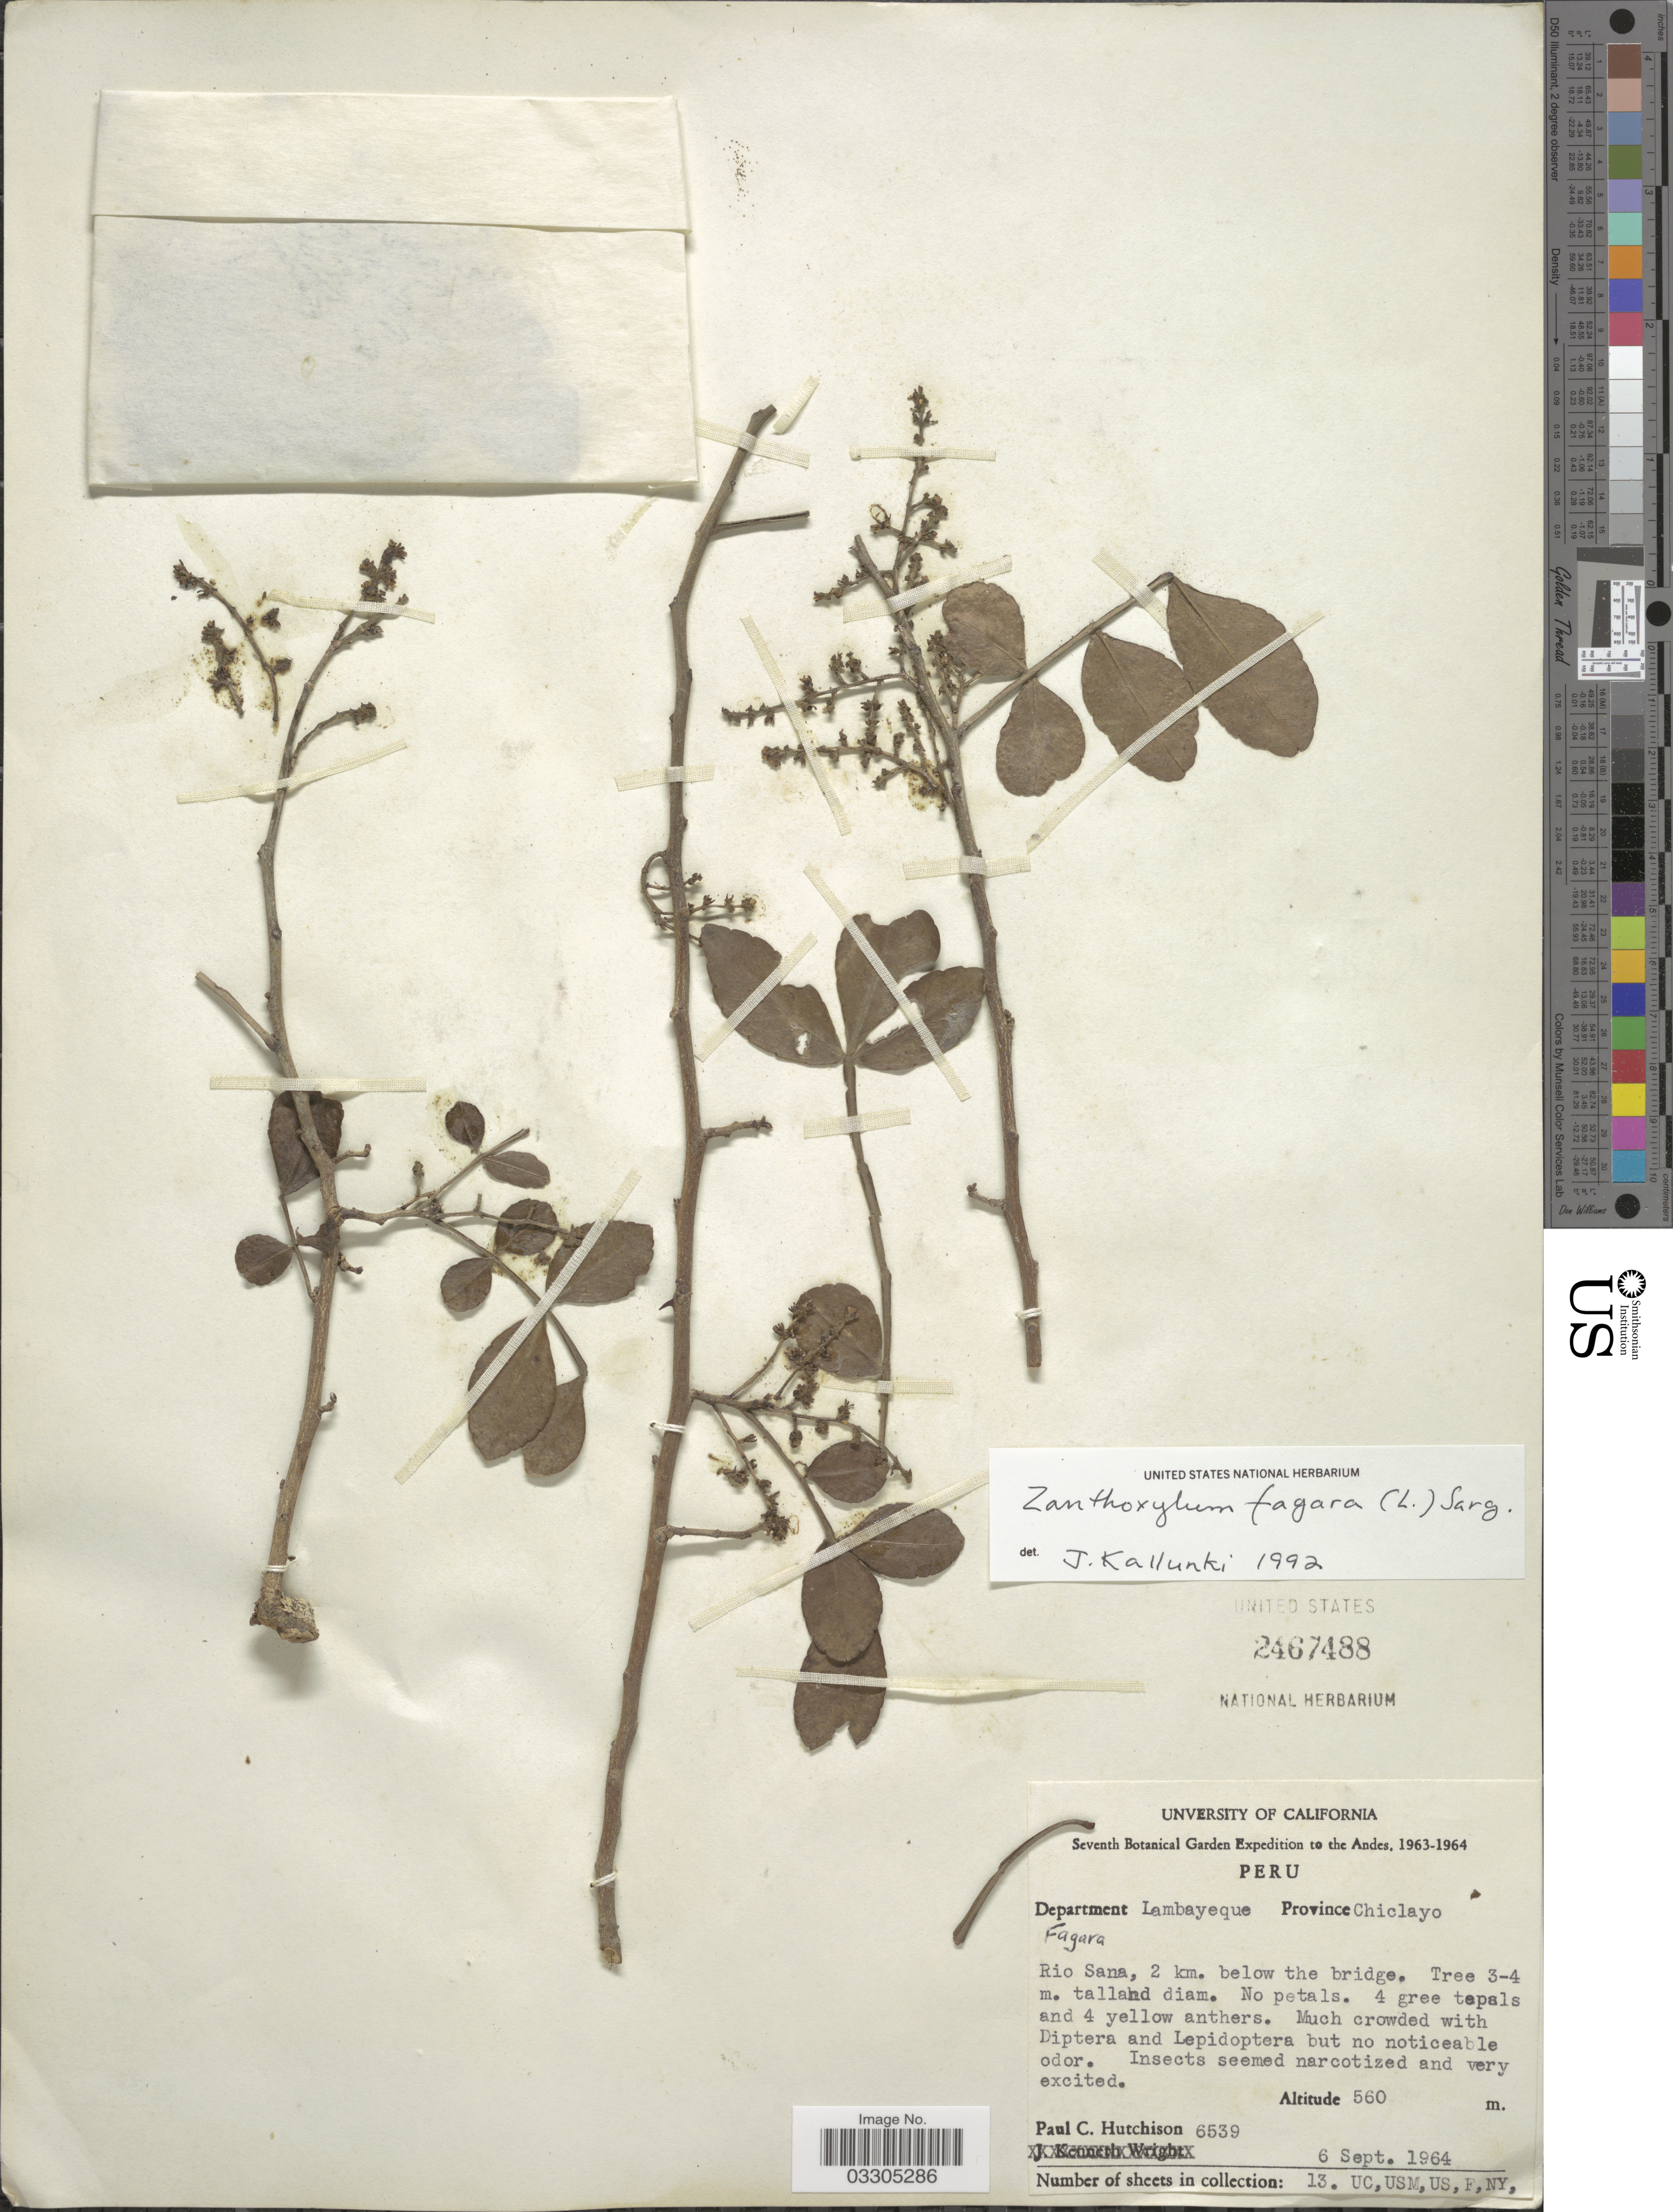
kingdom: Plantae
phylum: Tracheophyta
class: Magnoliopsida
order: Sapindales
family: Rutaceae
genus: Zanthoxylum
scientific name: Zanthoxylum fagara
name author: (L.) Sarg.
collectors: P. C. Hutchison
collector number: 6539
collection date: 1964-09-06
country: Peru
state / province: Lambayeque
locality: The Andes. Department Lambayeque. Province Chiclayo. Rio Sana, 2 km. below the bridge.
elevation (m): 560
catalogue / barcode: US 2467488